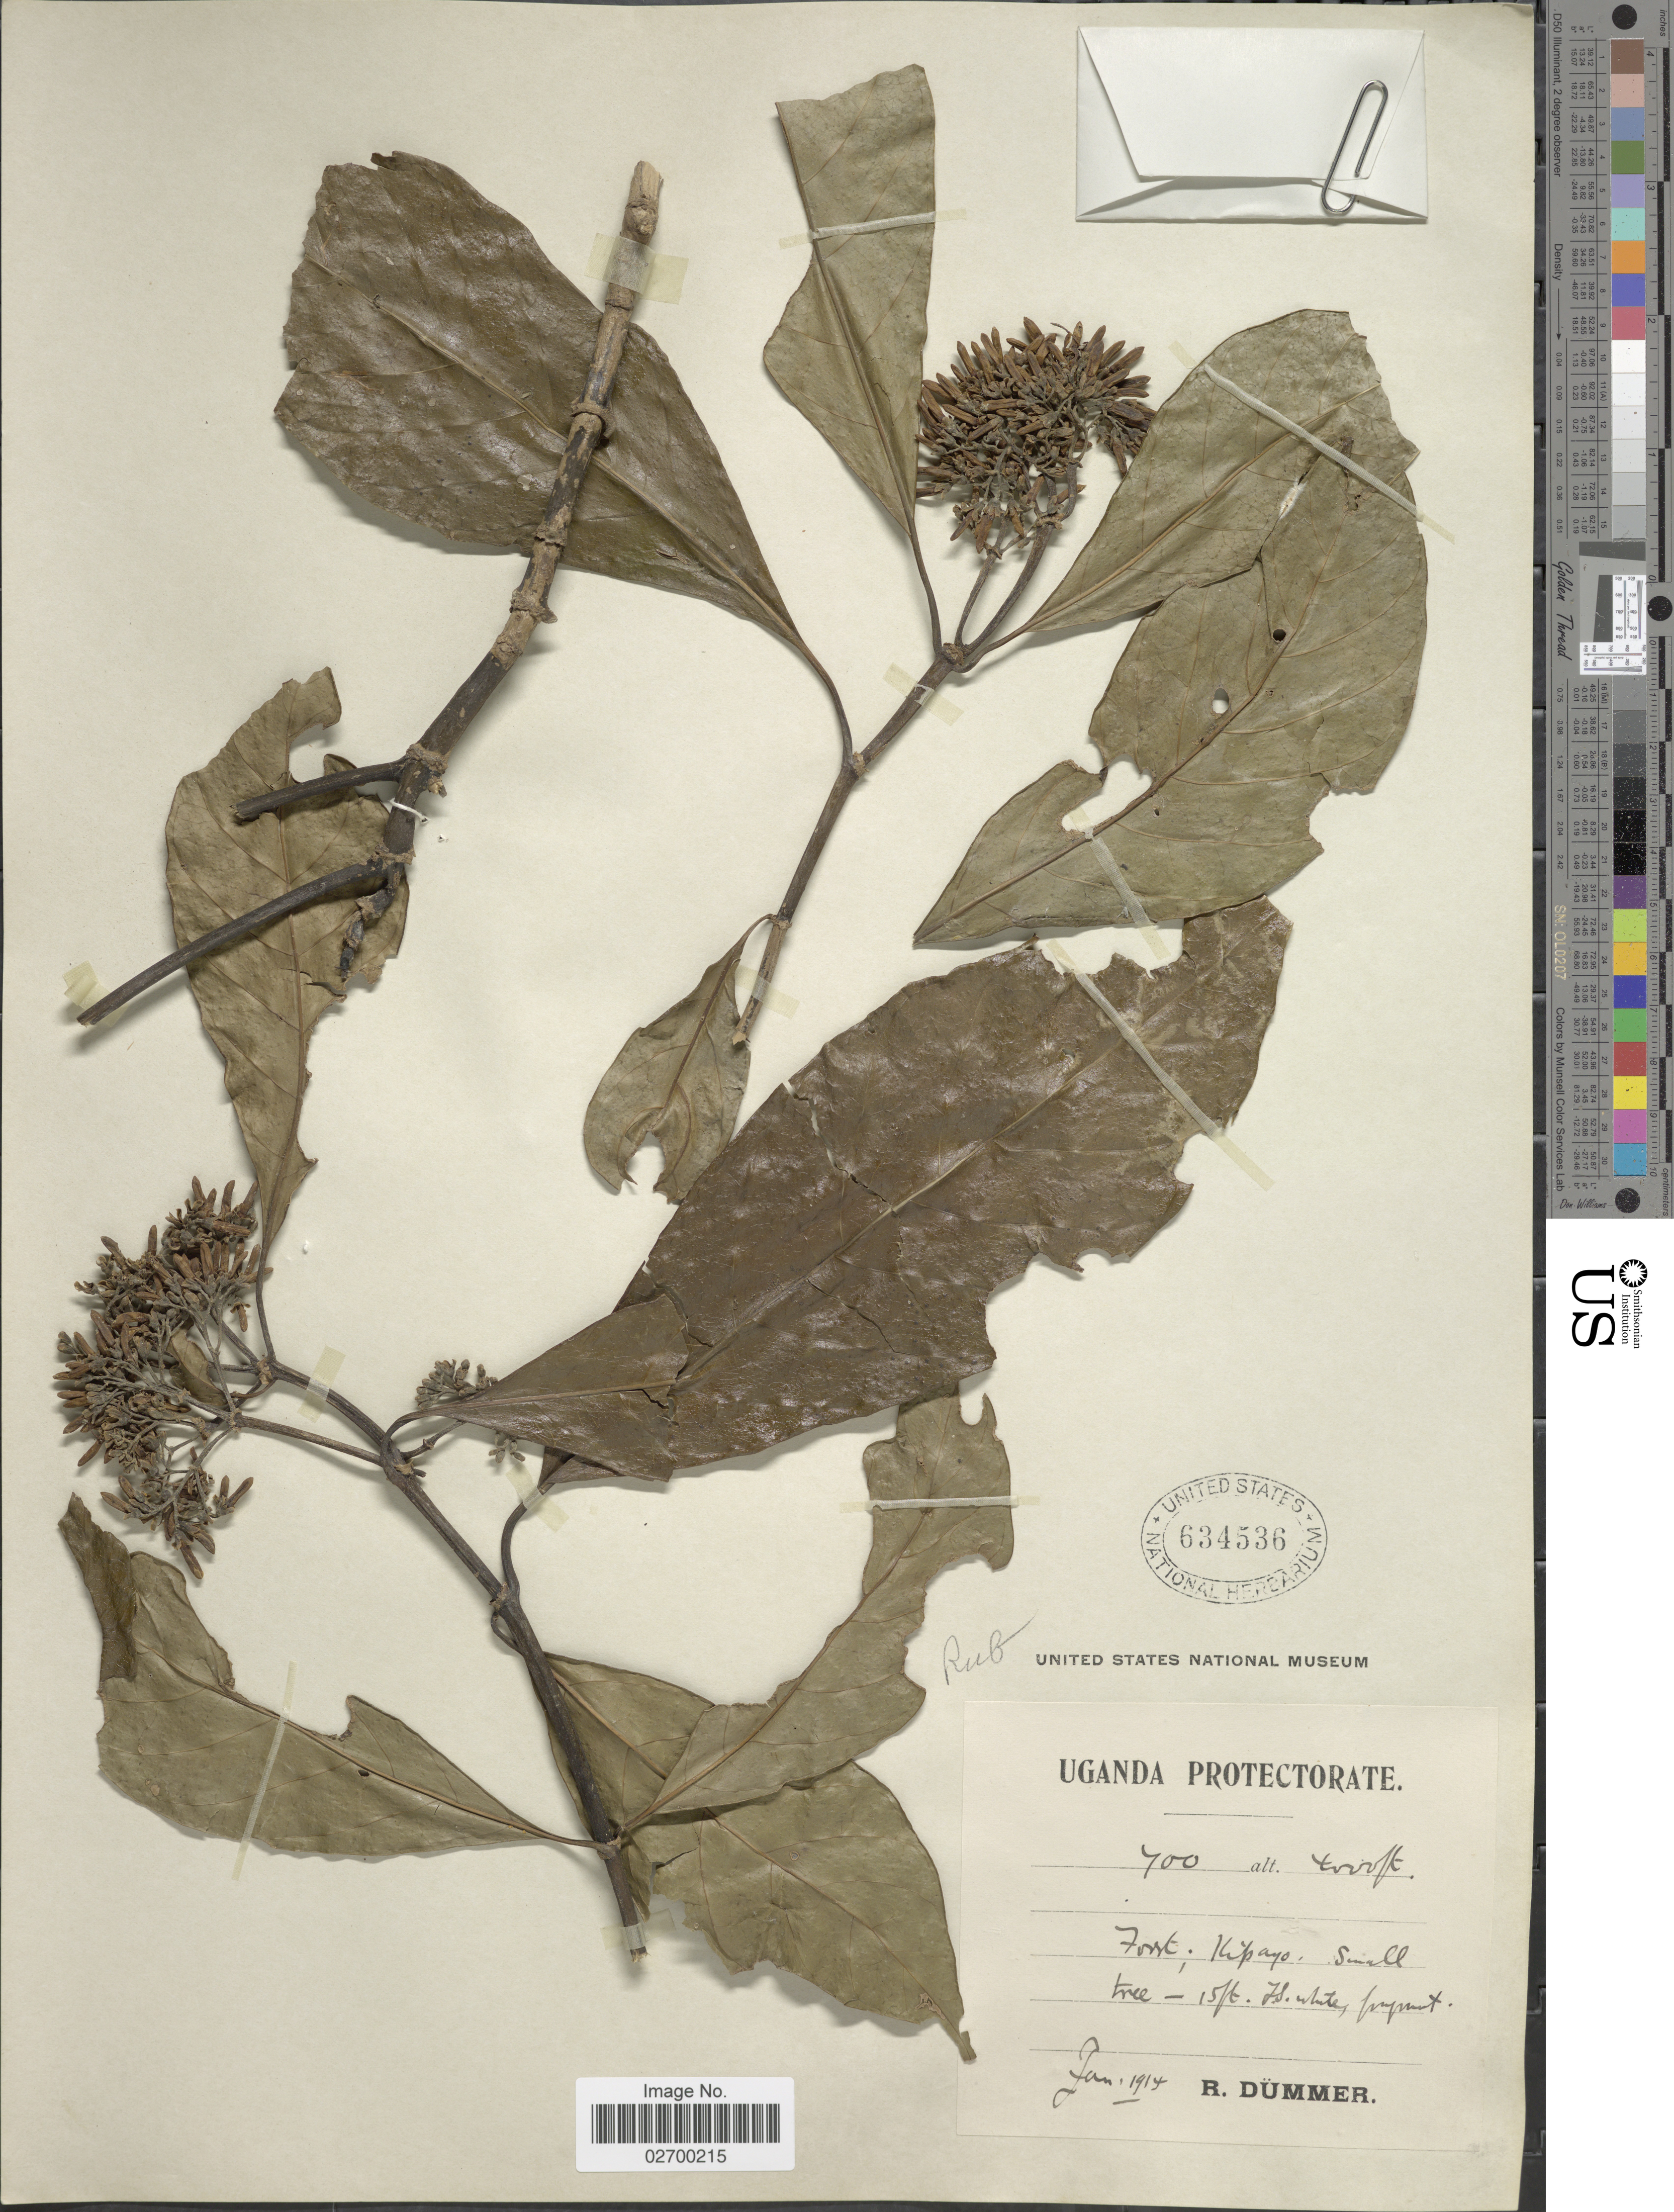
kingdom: Plantae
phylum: Tracheophyta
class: Magnoliopsida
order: Gentianales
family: Rubiaceae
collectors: R. A. Dümmer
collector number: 700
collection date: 1914-01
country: Uganda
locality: Forest Kipayo.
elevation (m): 1219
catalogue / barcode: US 634536